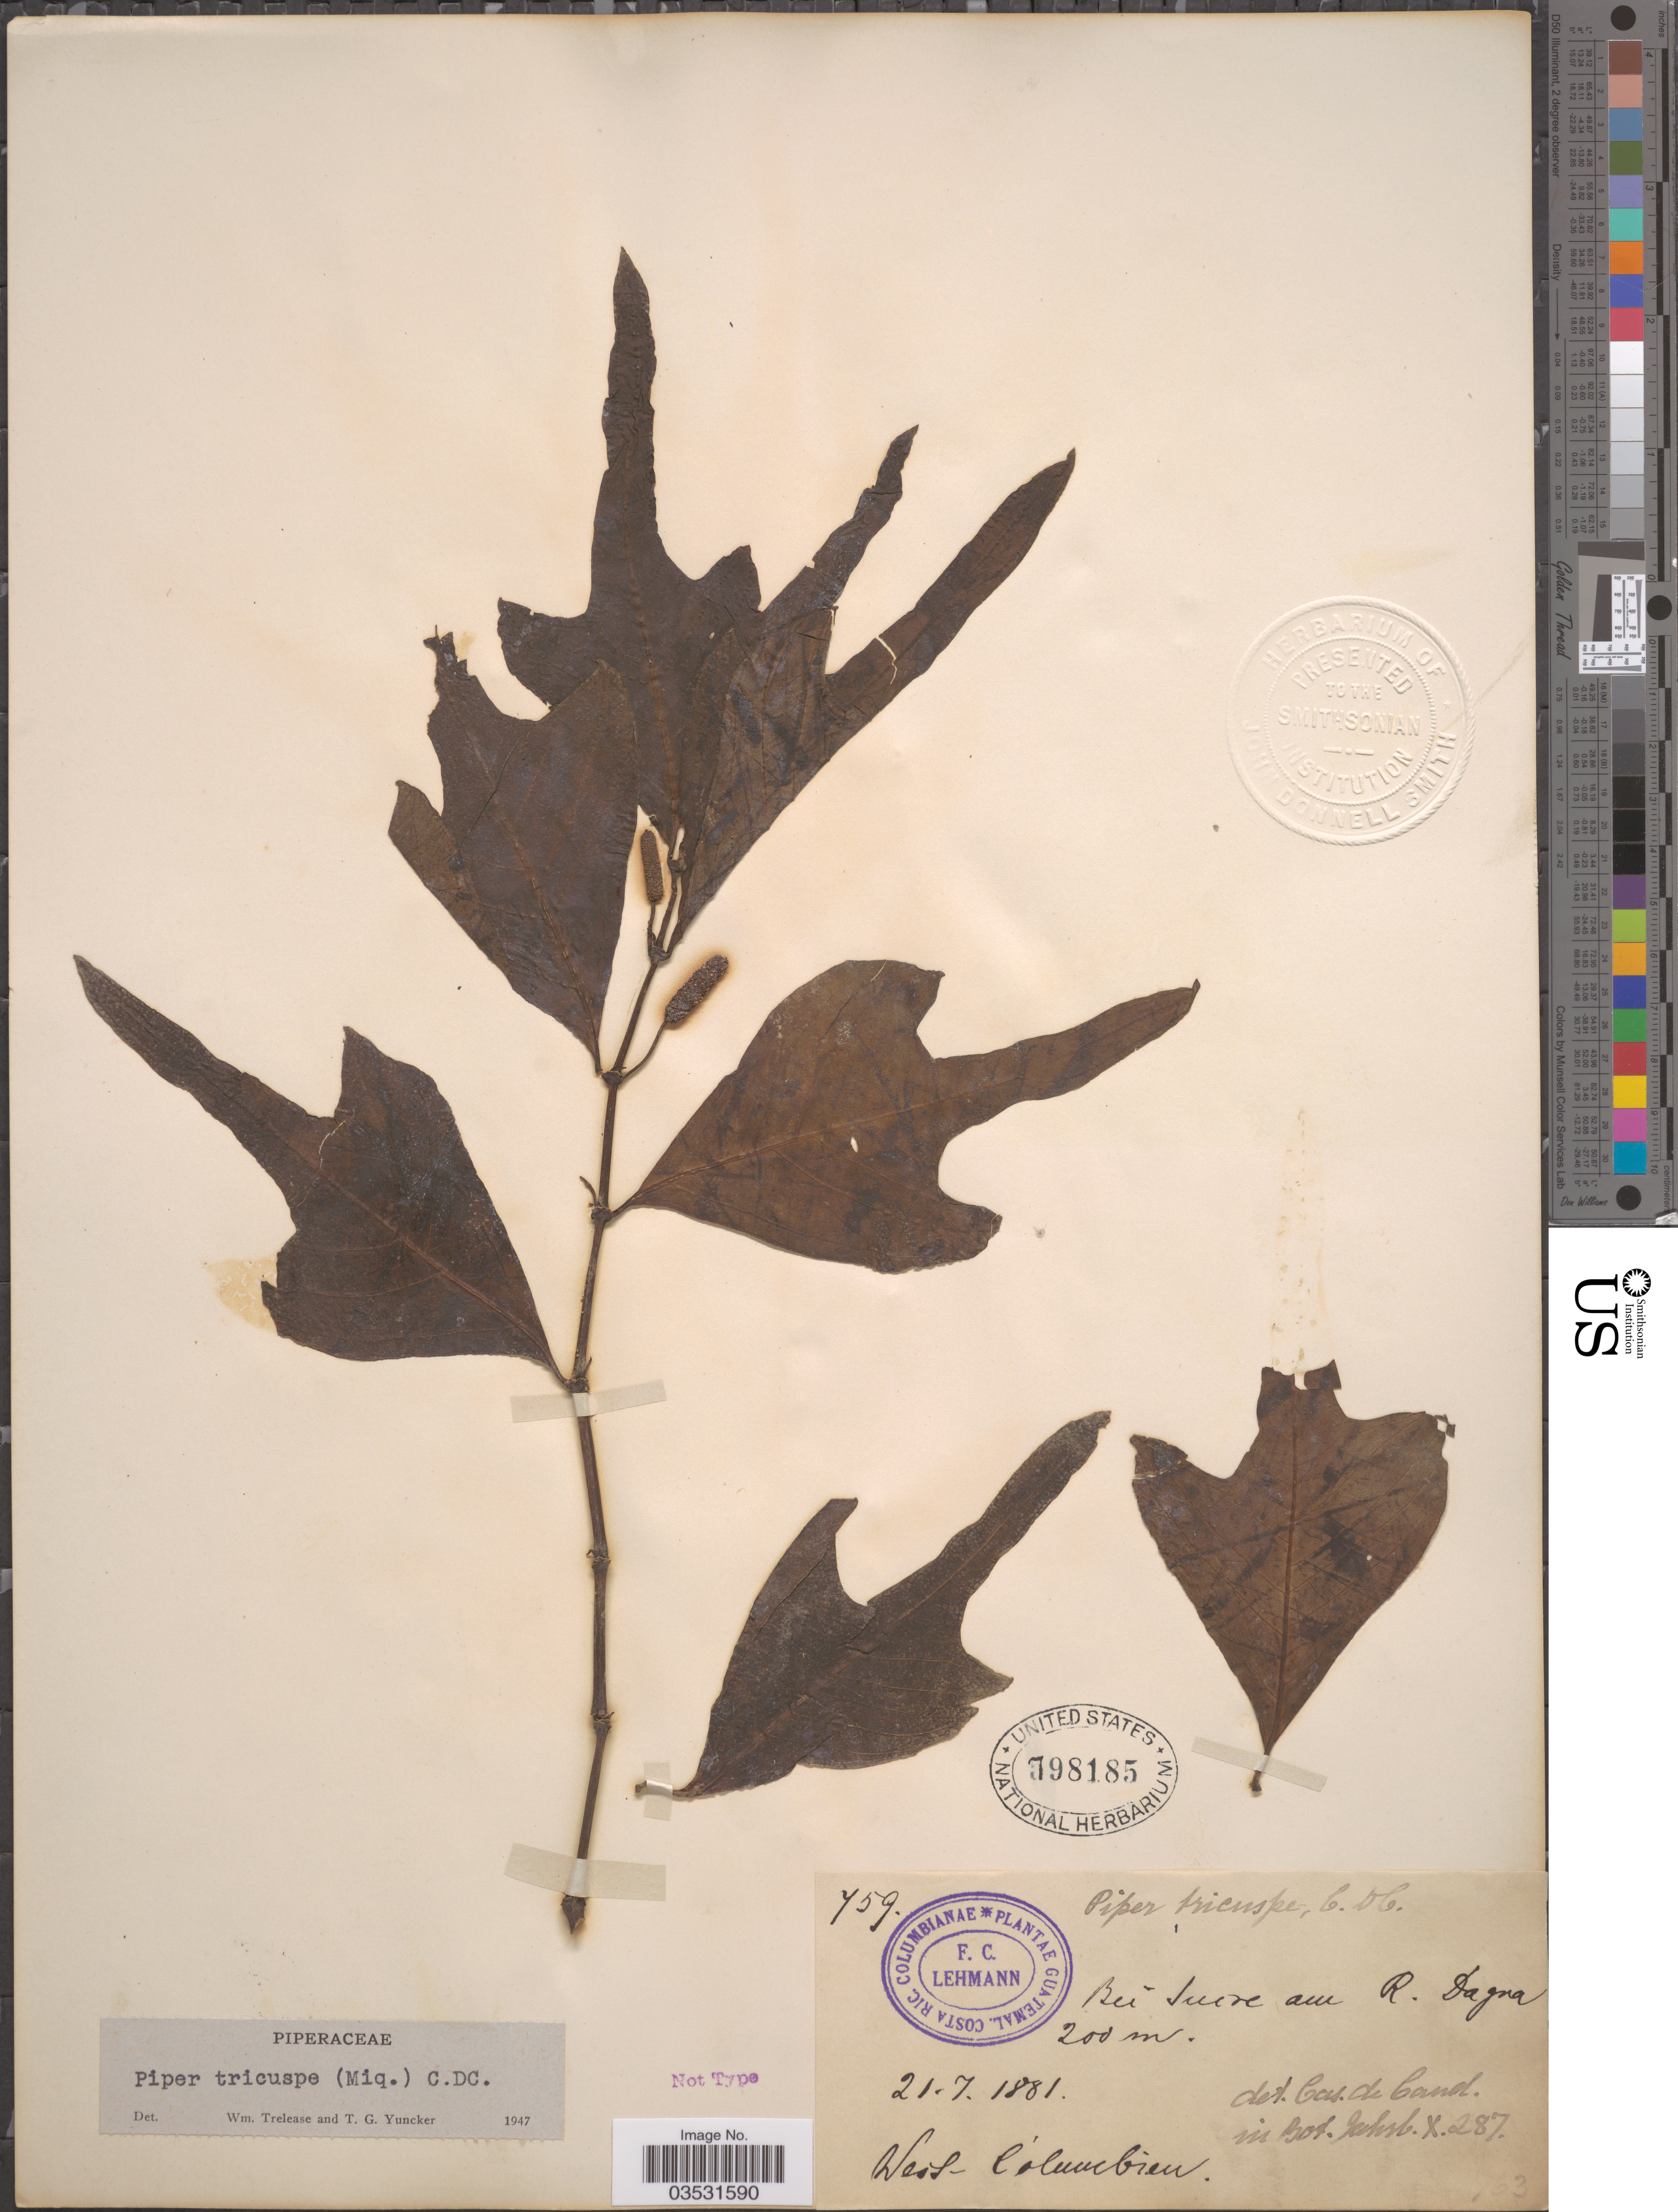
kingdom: Plantae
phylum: Tracheophyta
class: Magnoliopsida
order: Piperales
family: Piperaceae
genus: Piper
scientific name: Piper tricuspe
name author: C. DC.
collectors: F. C. Lehmann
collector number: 759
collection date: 1881-07-21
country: Colombia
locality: Bei Sucre au R. Dagua. West Columbian.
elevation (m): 200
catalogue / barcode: US 798185